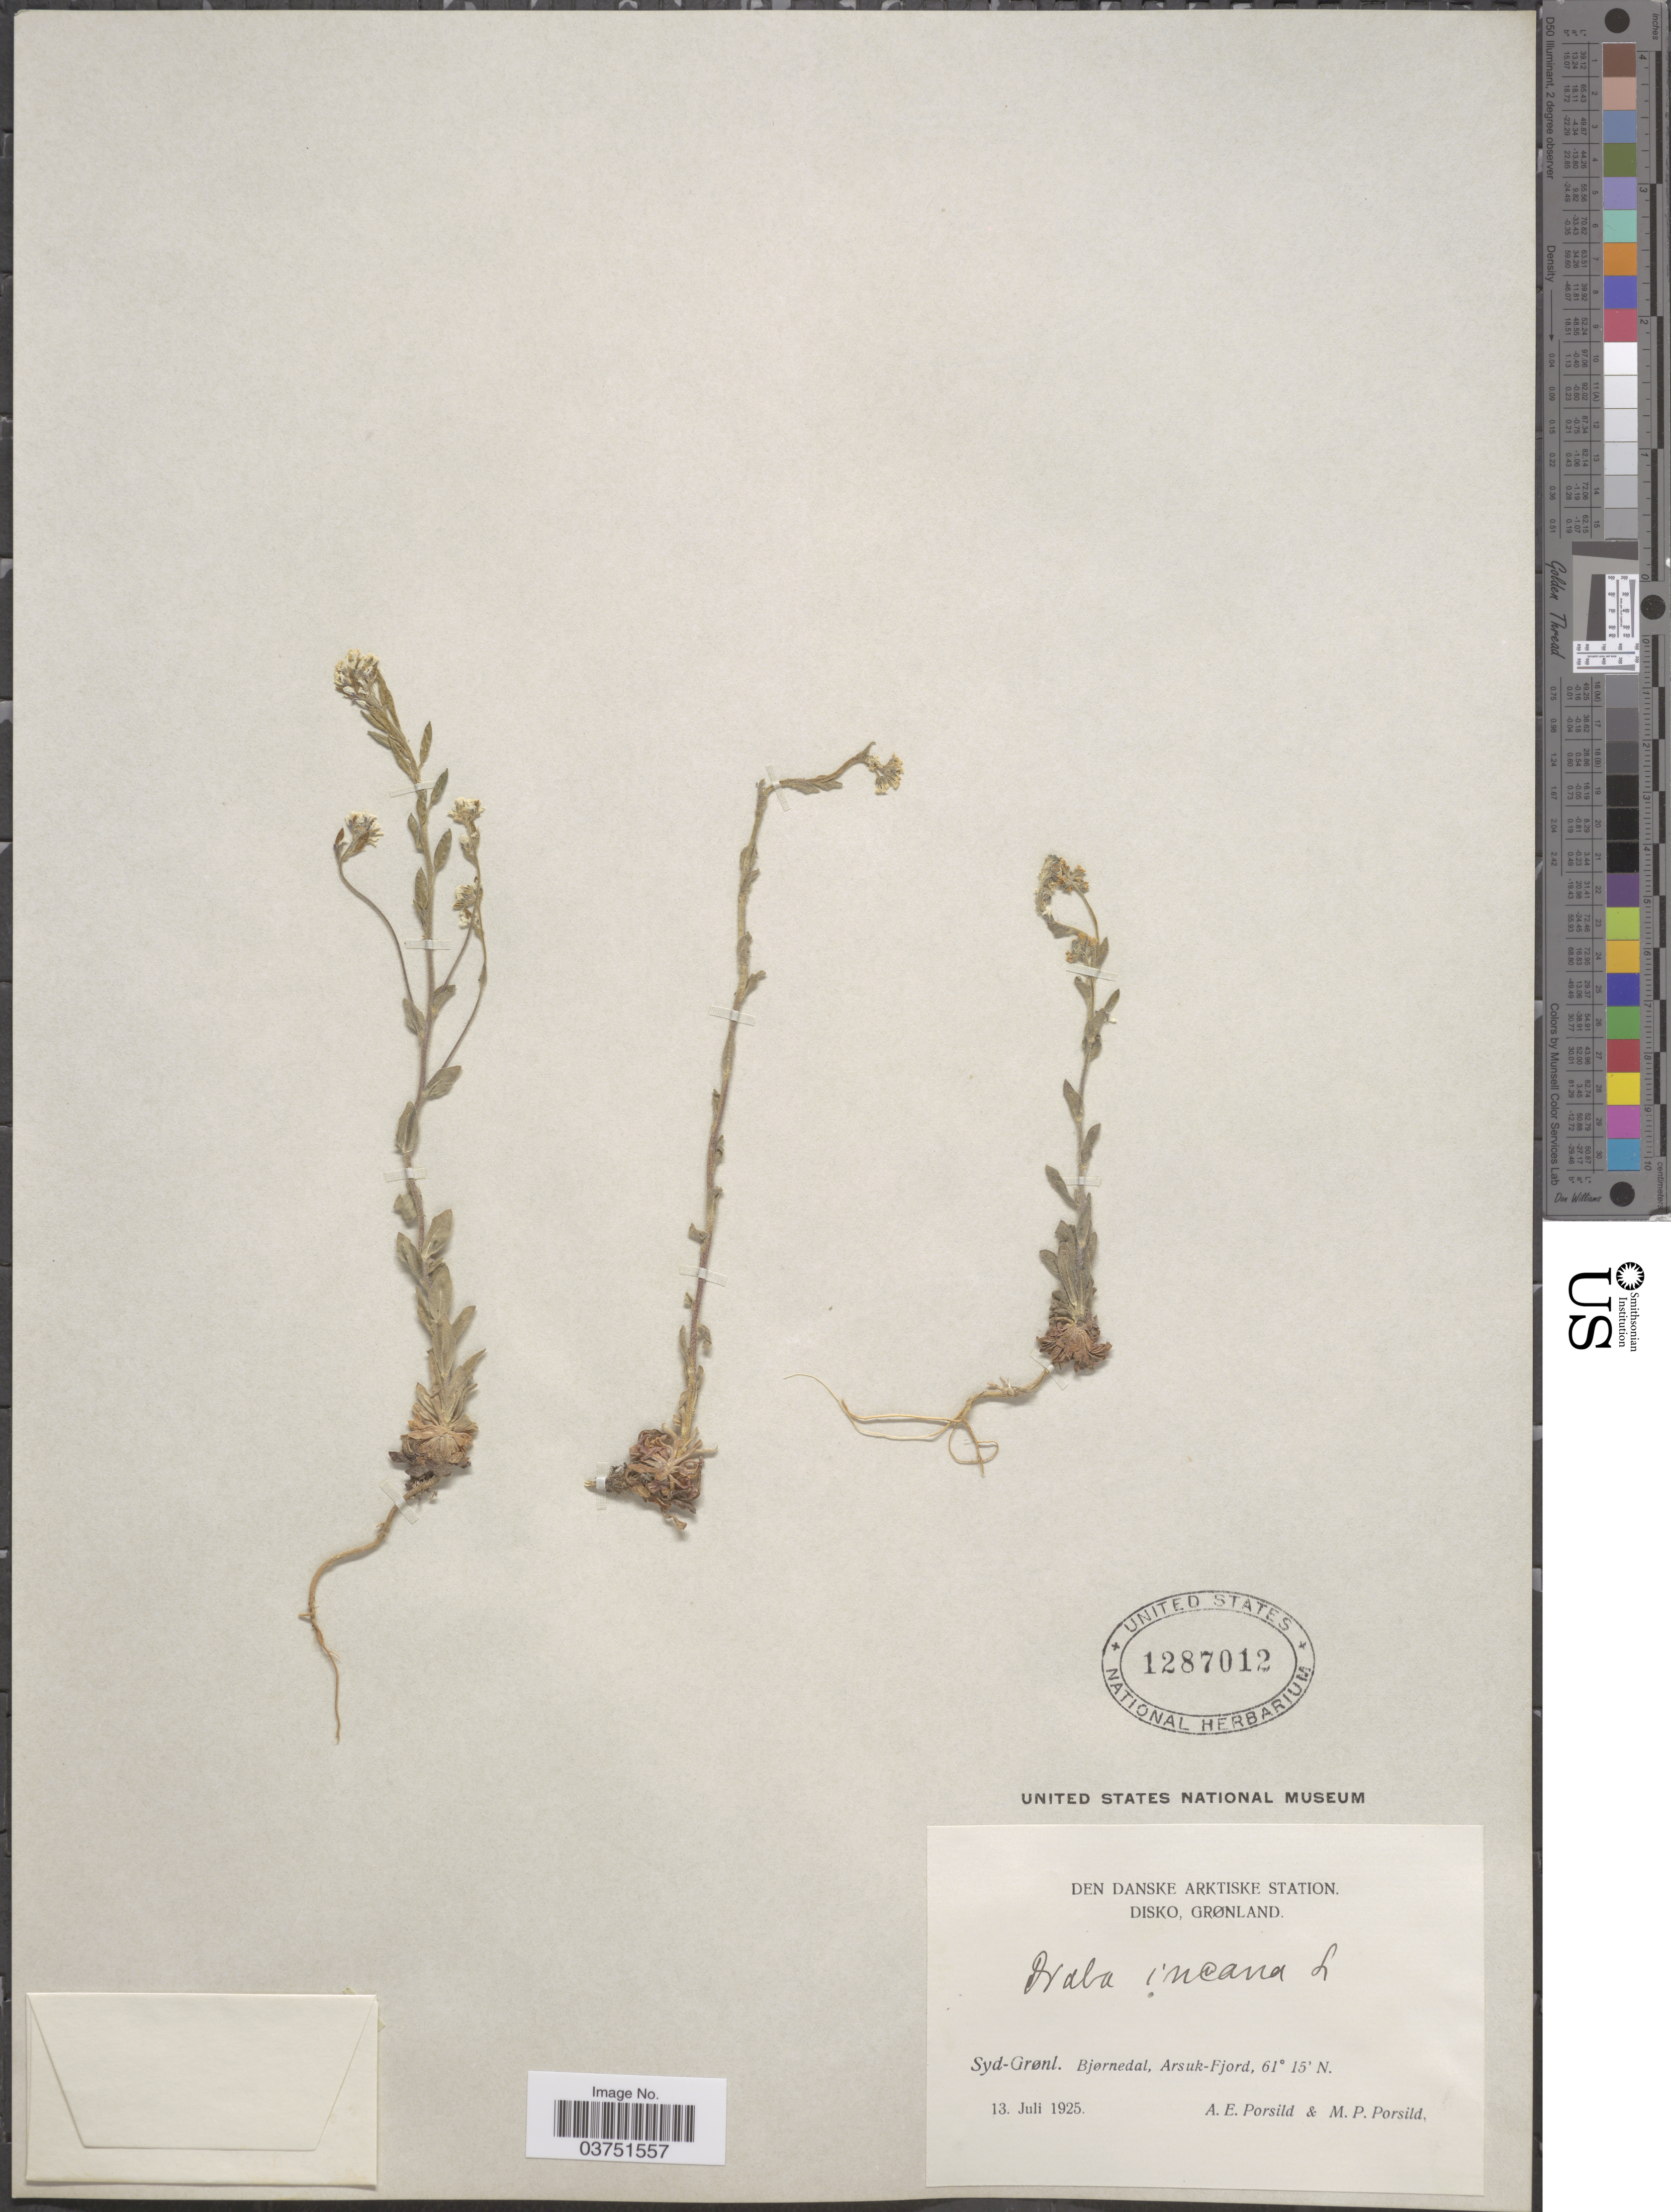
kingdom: Plantae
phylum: Tracheophyta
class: Magnoliopsida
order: Brassicales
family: Brassicaceae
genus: Draba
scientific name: Draba incana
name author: L.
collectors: A. E. Porsild & M. P. Porsild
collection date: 1925-07-13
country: Greenland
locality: Den Danske Arktiske Station. Disko Grønland. Syd-Grønl. Bjørnedal, Arsuk-Fjord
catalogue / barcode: US 1287012